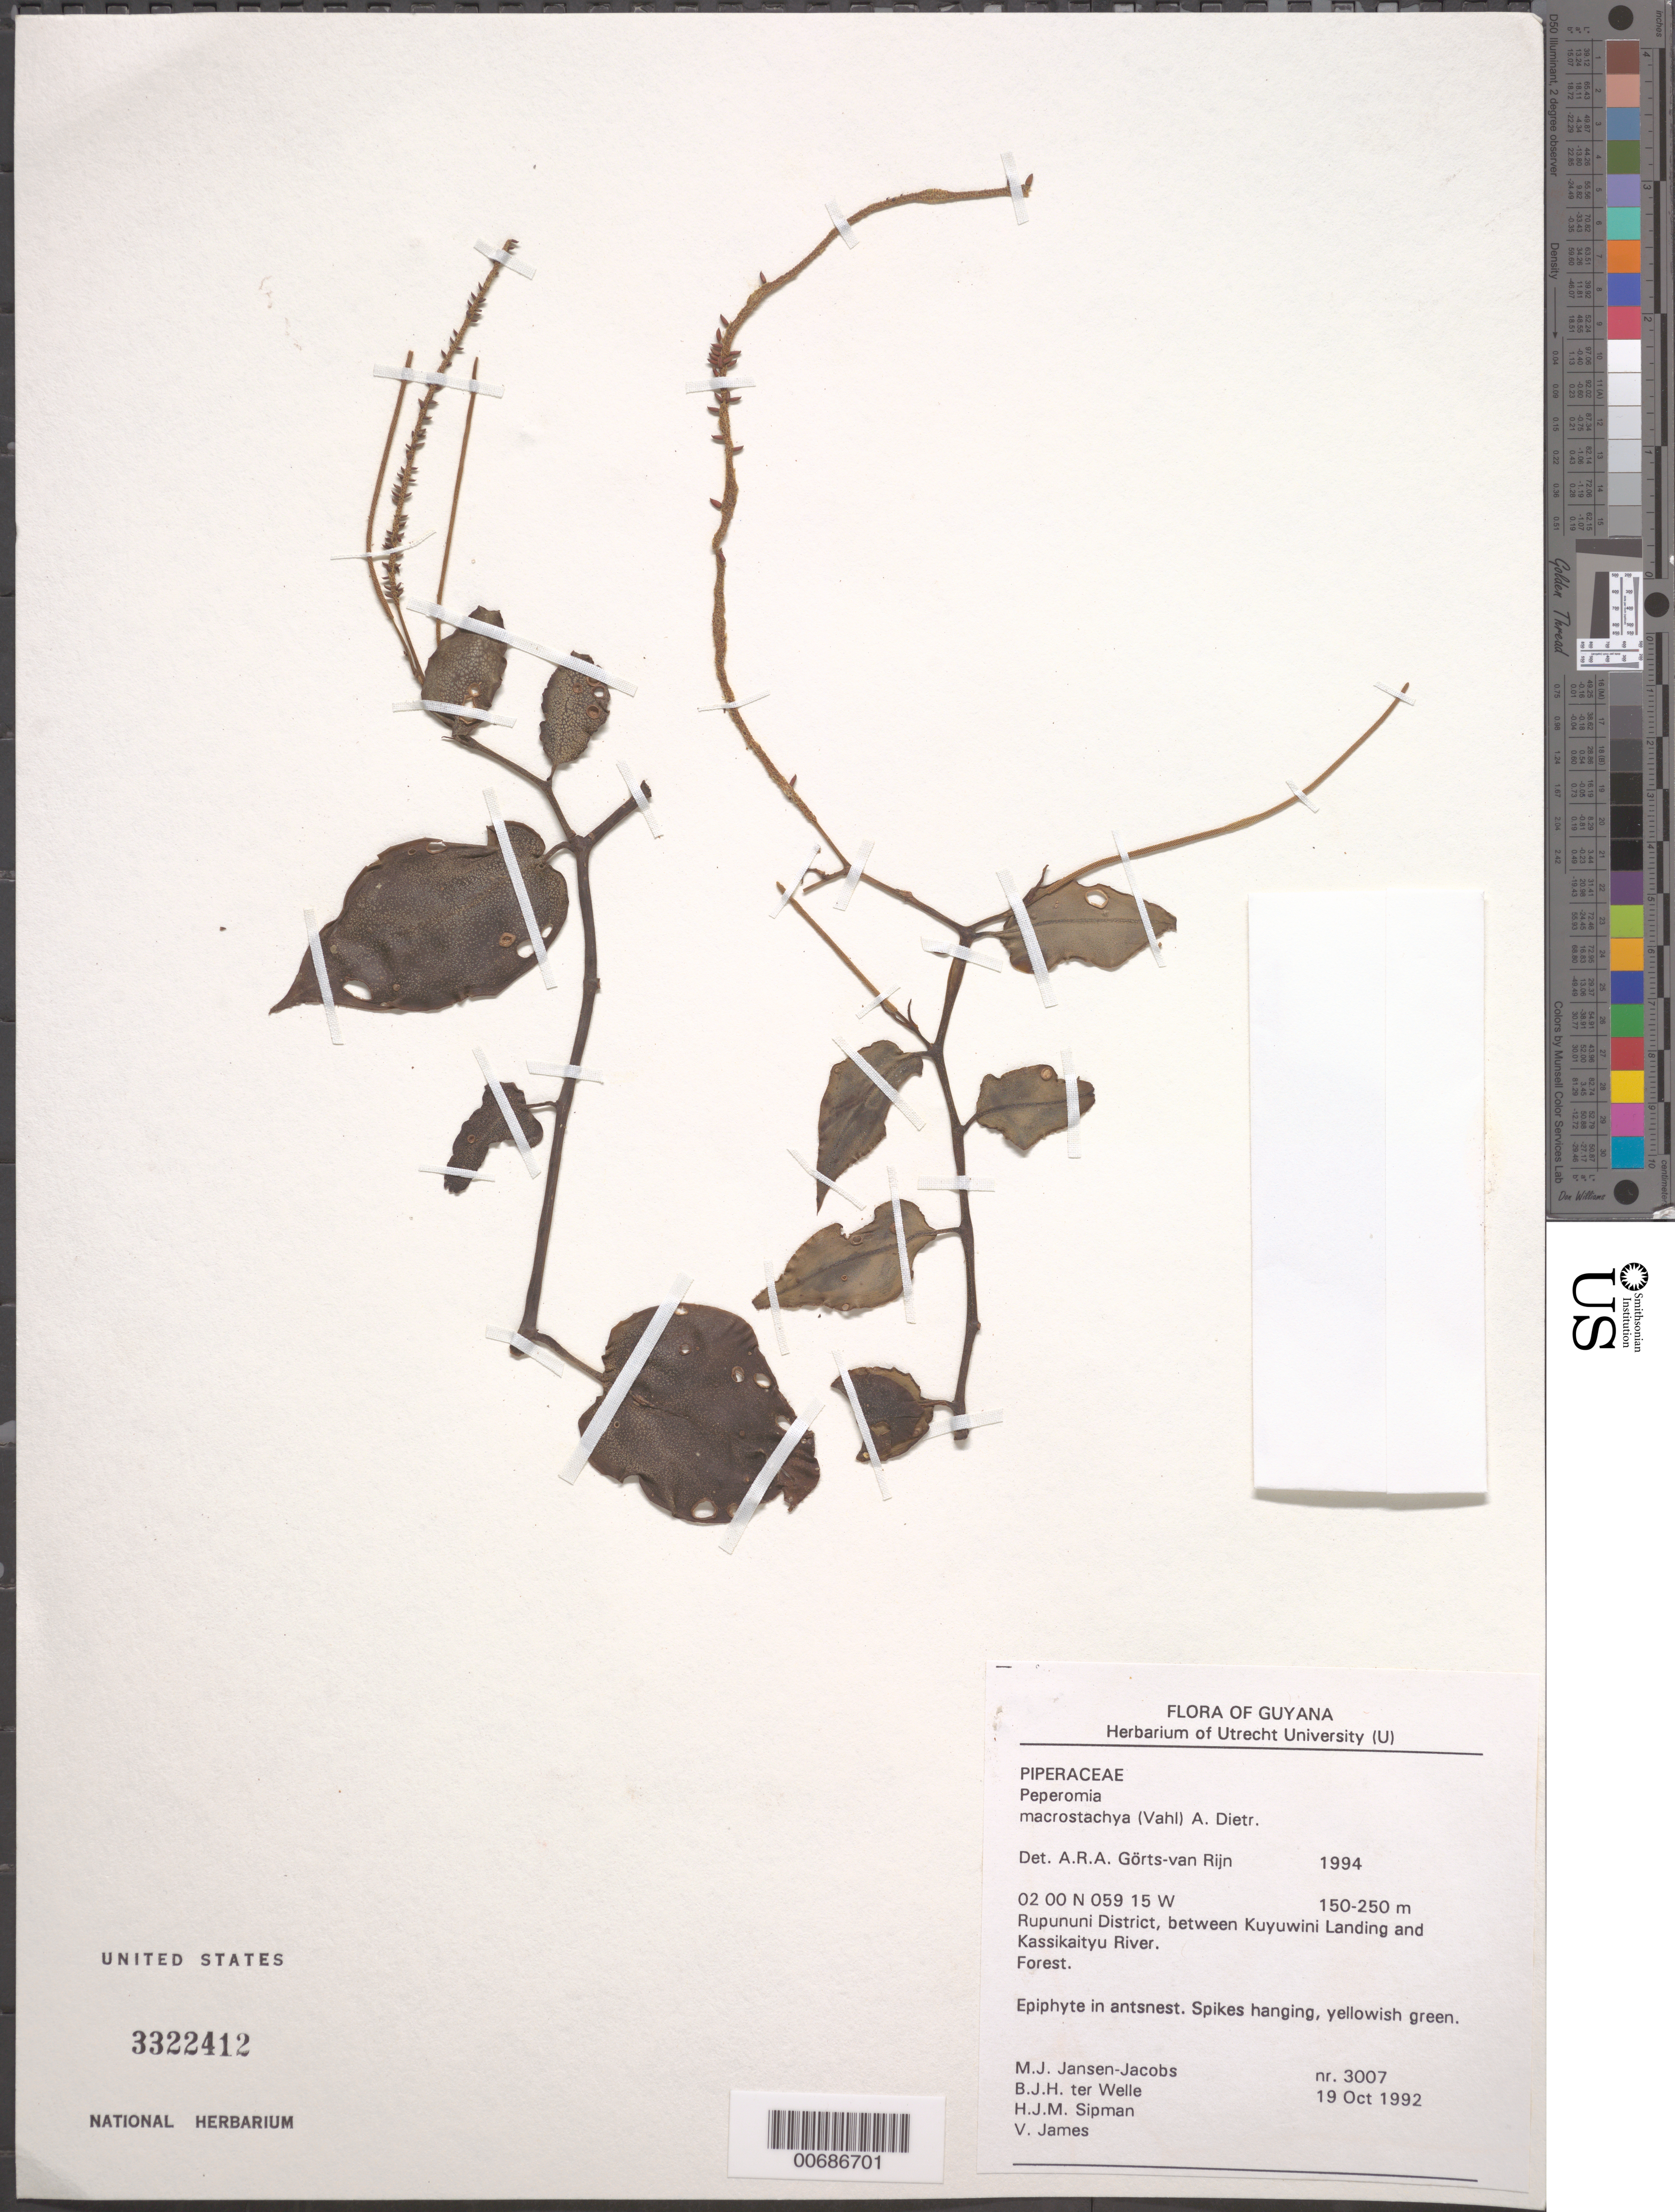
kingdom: Plantae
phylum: Tracheophyta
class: Magnoliopsida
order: Piperales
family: Piperaceae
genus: Peperomia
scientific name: Peperomia macrostachya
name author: (Vahl) A. Dietr.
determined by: Görts-van Rijn, A. R. A.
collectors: M. J. Jansen-Jacobs, B. Welle, H. J. M. Sipman & V. James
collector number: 3007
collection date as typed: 19-Oct-92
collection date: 1992-10-19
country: Guyana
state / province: U. Takutu-U. Essequibo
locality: Rupununi District, between Kuyuwini Landing and Kassikaityu River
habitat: Forest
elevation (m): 150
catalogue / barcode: US 3322412